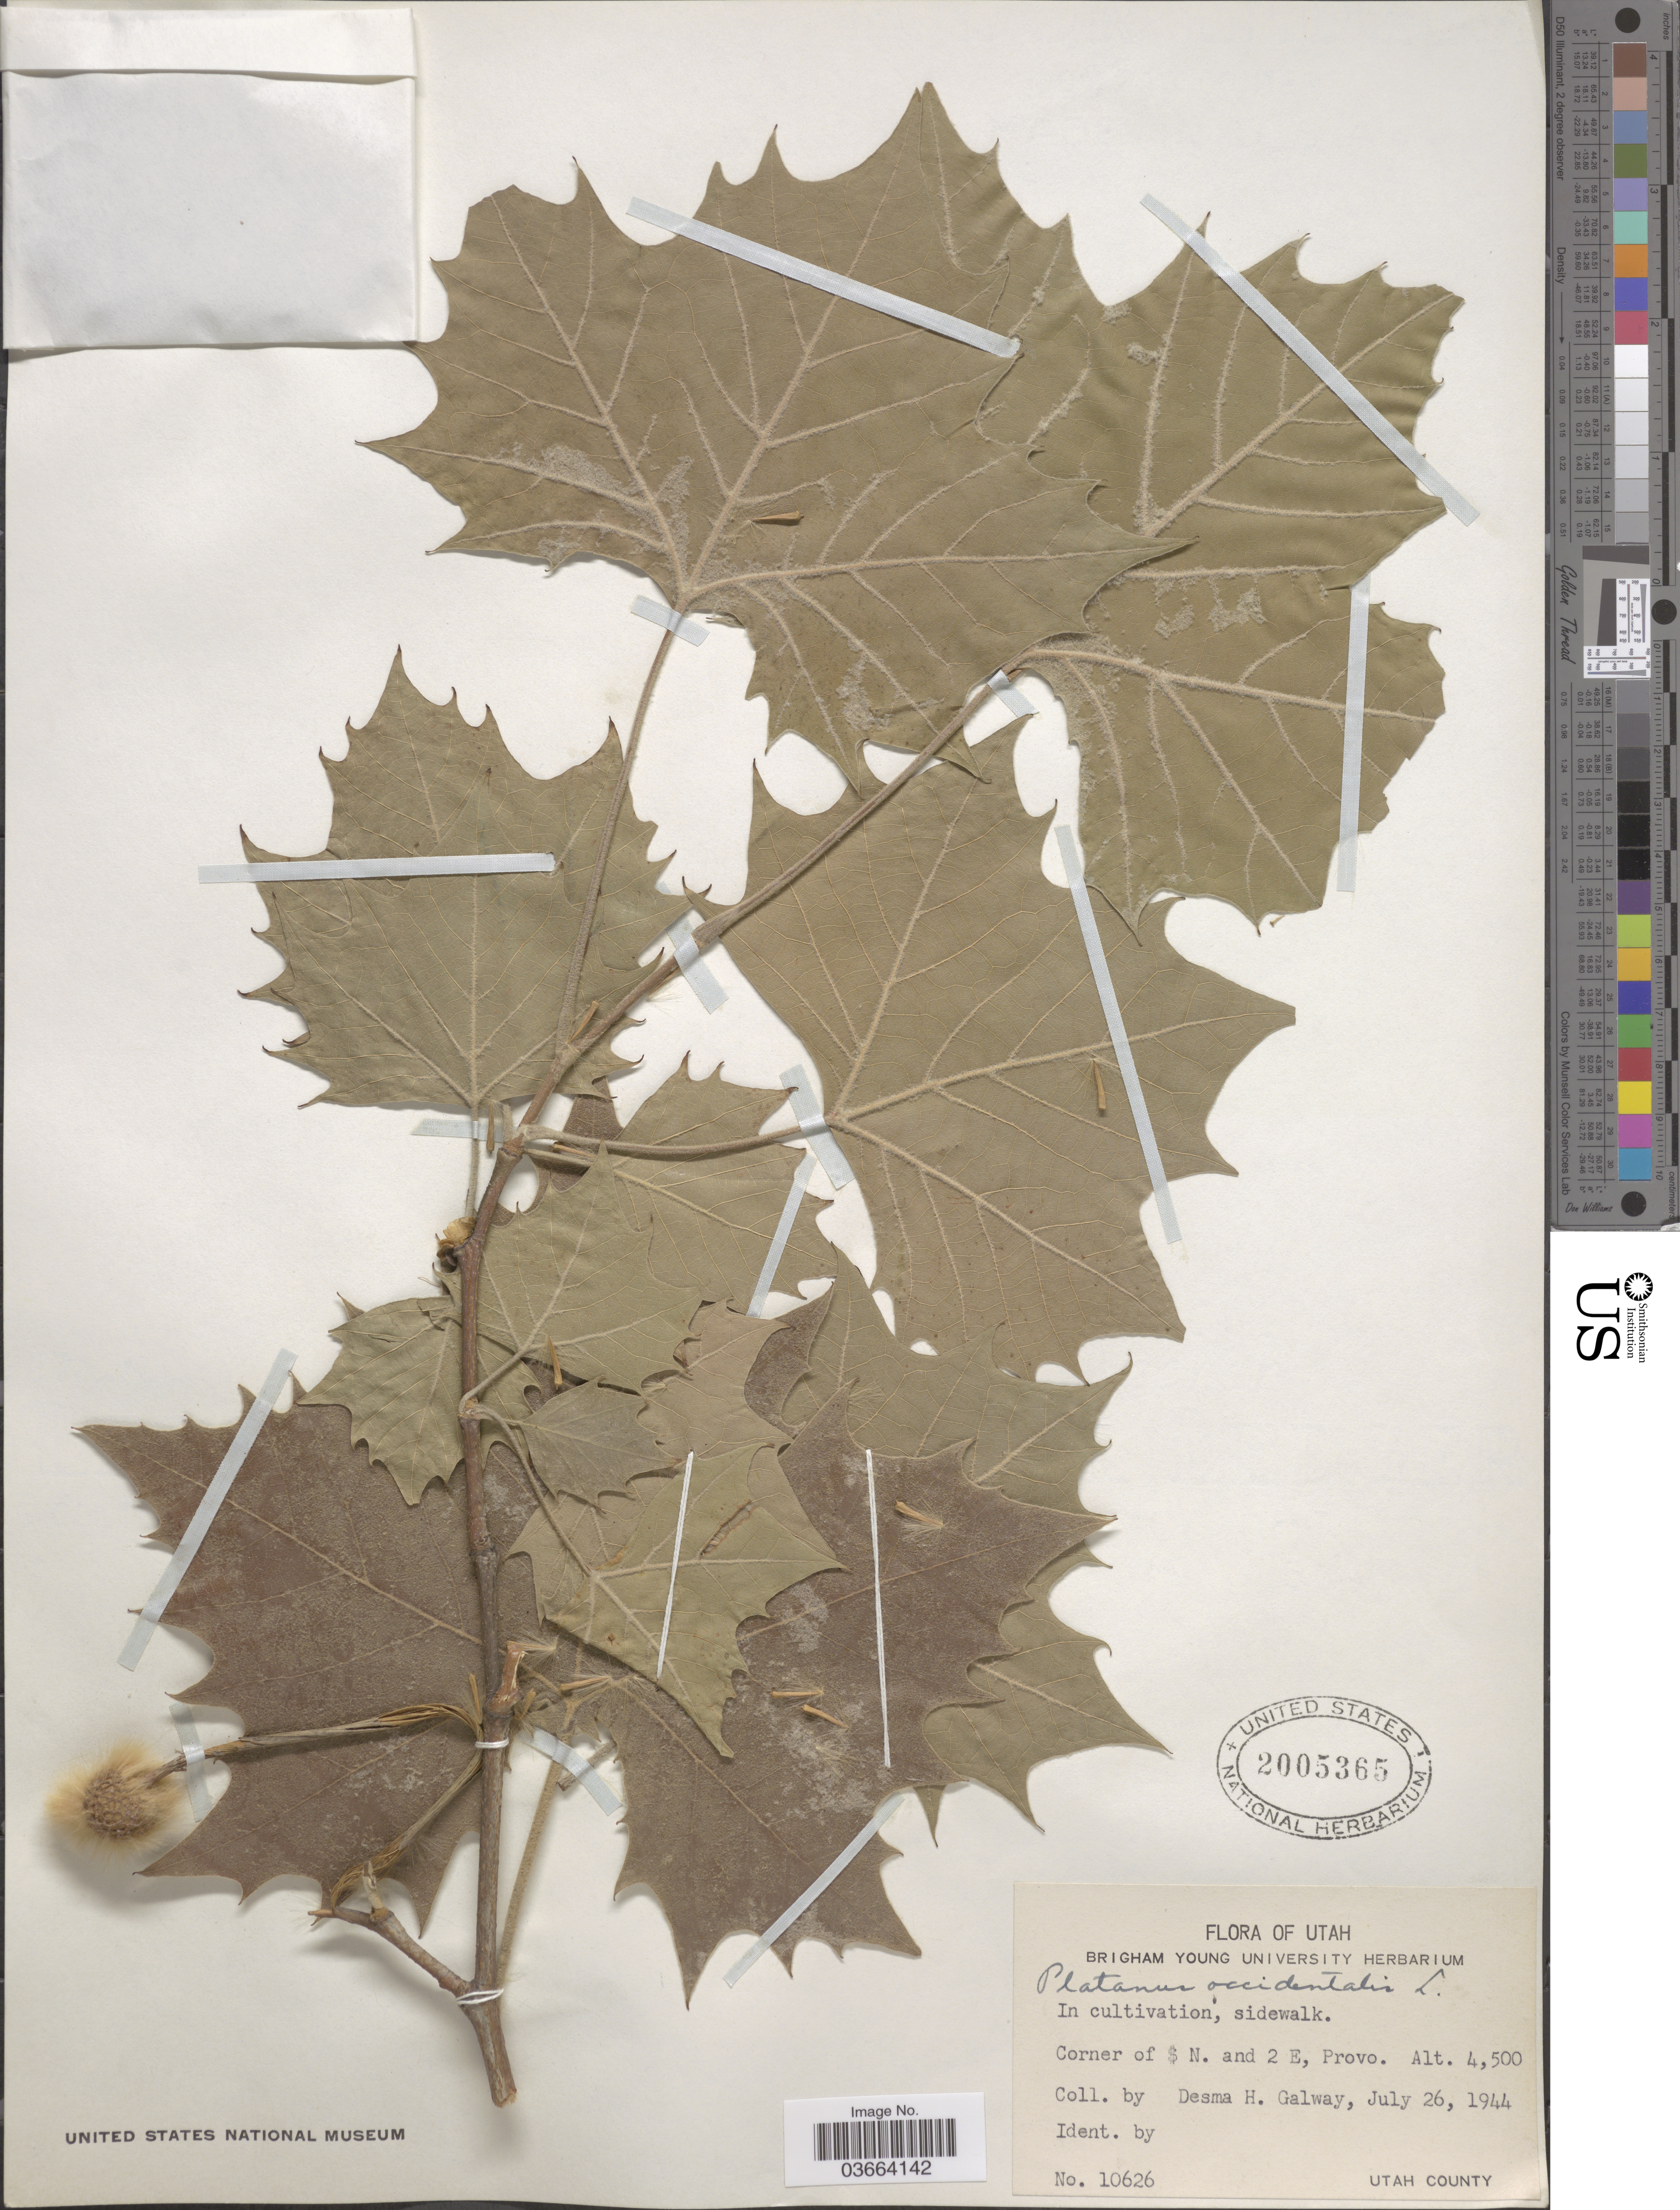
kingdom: Plantae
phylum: Tracheophyta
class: Magnoliopsida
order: Proteales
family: Platanaceae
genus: Platanus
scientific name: Platanus occidentalis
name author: L.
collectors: D. Galway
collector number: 10626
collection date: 1944-07-26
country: United States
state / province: Utah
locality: Corner of N. and 2 E, Provo.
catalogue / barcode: US 2005365